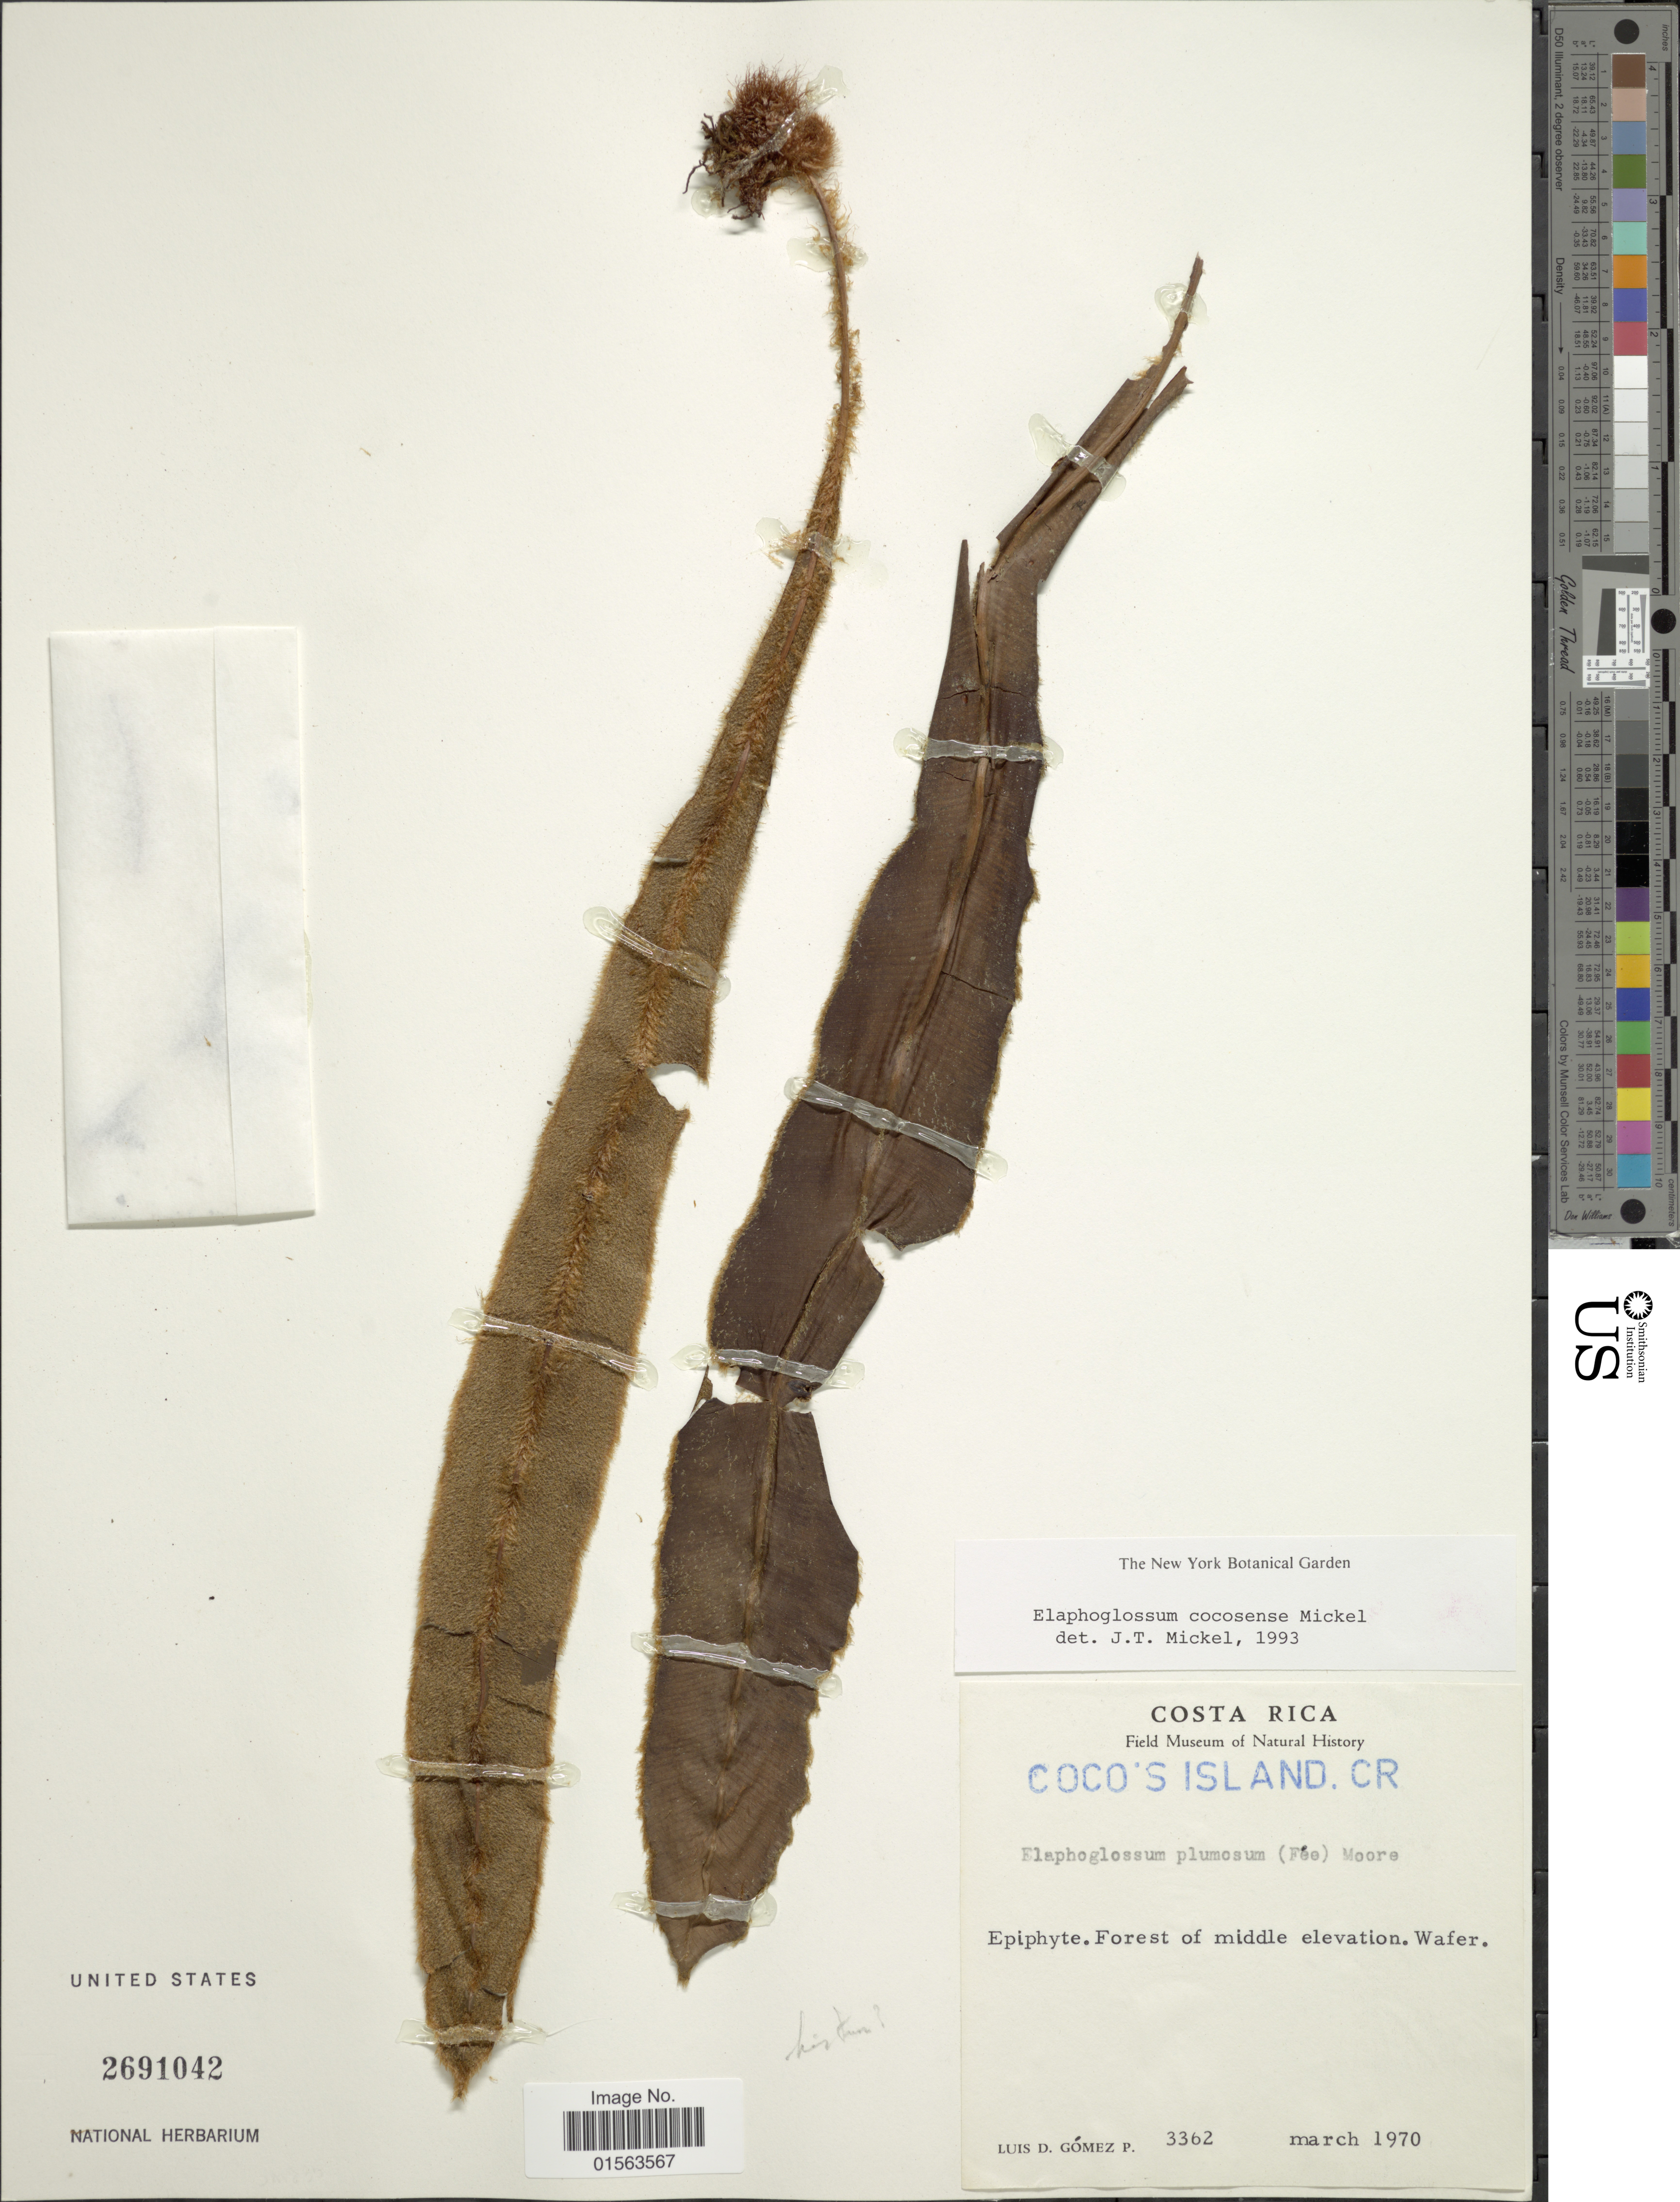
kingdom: Plantae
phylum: Tracheophyta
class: Polypodiopsida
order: Polypodiales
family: Dryopteridaceae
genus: Elaphoglossum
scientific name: Elaphoglossum cocosense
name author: Mickel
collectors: L. D. Gómez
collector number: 3362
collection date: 1970-03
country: Costa Rica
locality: Forest of middle elevation, Wafer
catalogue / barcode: US 2691042